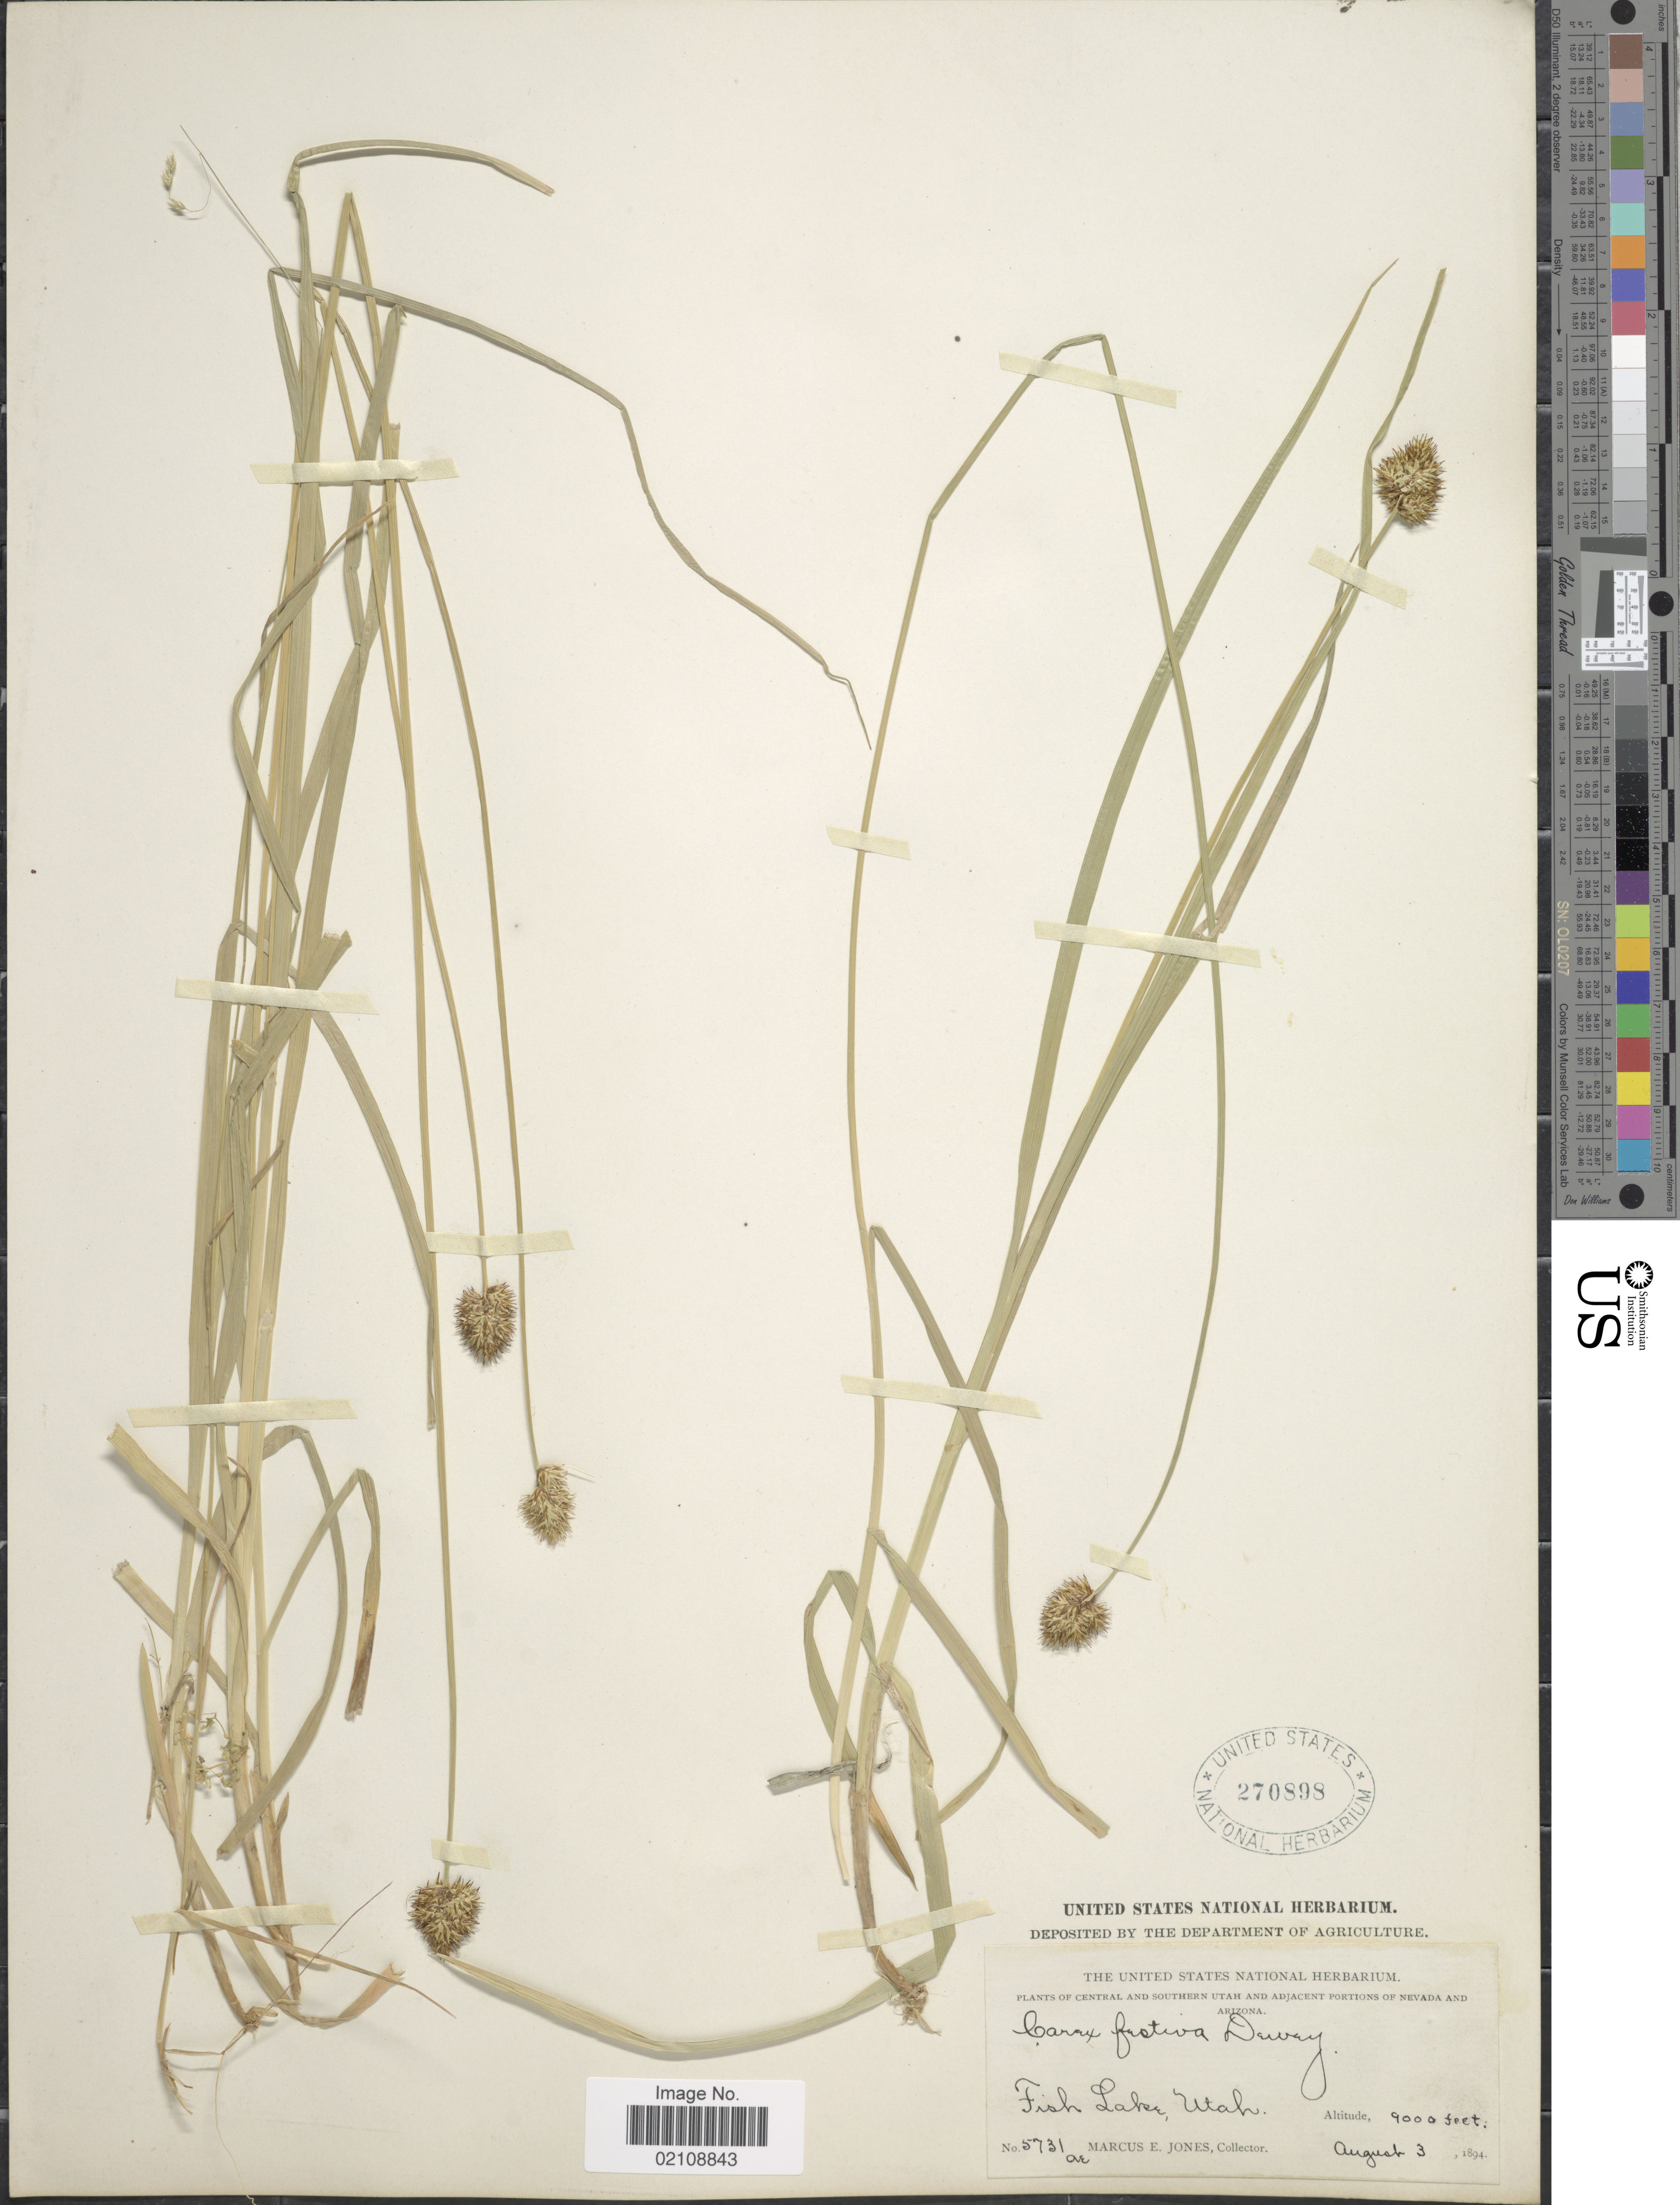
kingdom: Plantae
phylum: Tracheophyta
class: Liliopsida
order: Poales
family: Cyperaceae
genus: Carex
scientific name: Carex microptera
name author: Mack.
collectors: M. E. Jones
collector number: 5731ae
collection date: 1894-08-03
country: United States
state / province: Utah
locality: Central and Southern Utah and Adajcent Portions of Nevada and Arizona [unsure placement], Fish Lake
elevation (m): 2743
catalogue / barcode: US 270898